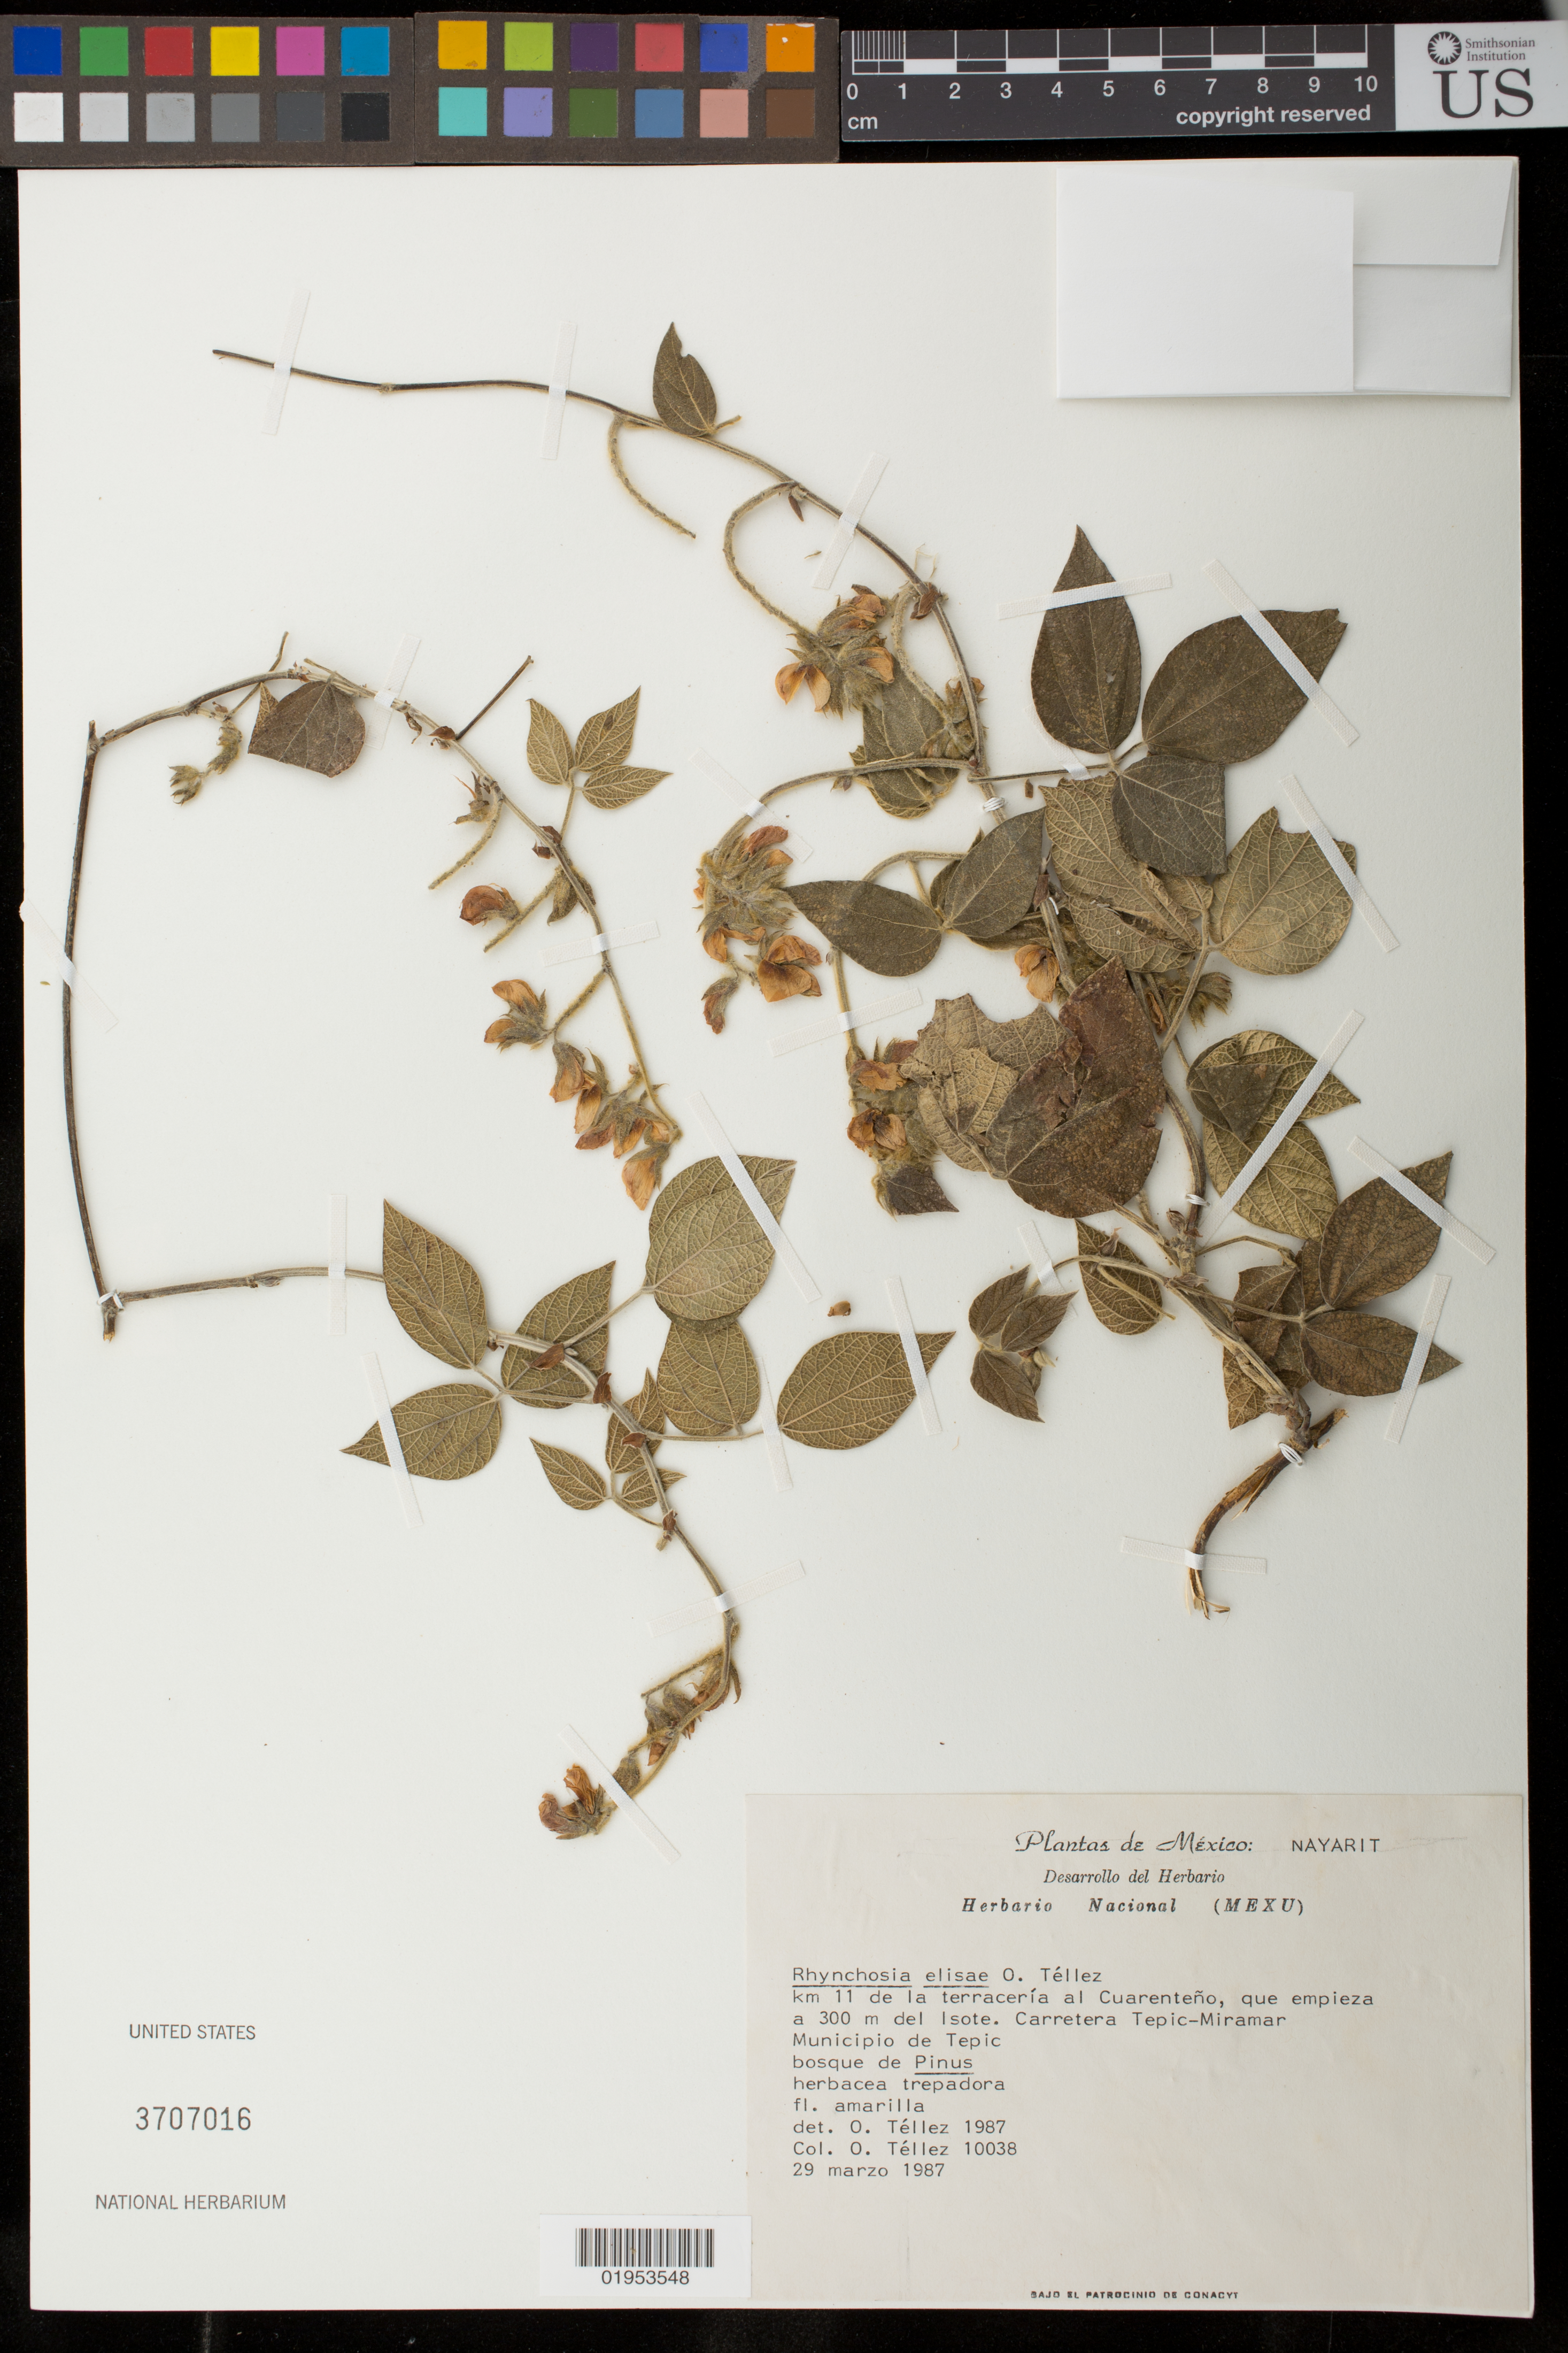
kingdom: Plantae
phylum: Tracheophyta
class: Magnoliopsida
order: Fabales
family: Fabaceae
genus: Rhynchosia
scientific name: Rhynchosia elisae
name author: O. Téllez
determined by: Téllez V., Oswaldo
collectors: O. Téllez V.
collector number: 10038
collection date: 1987-03-29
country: Mexico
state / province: Nayarit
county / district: Tepic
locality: Km. 11 de la terracería al Cuarenteño, que empieza a 300 m. del Isote. Carretera Tepic-Mirmar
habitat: Bosque de Pinus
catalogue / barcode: US 3707016